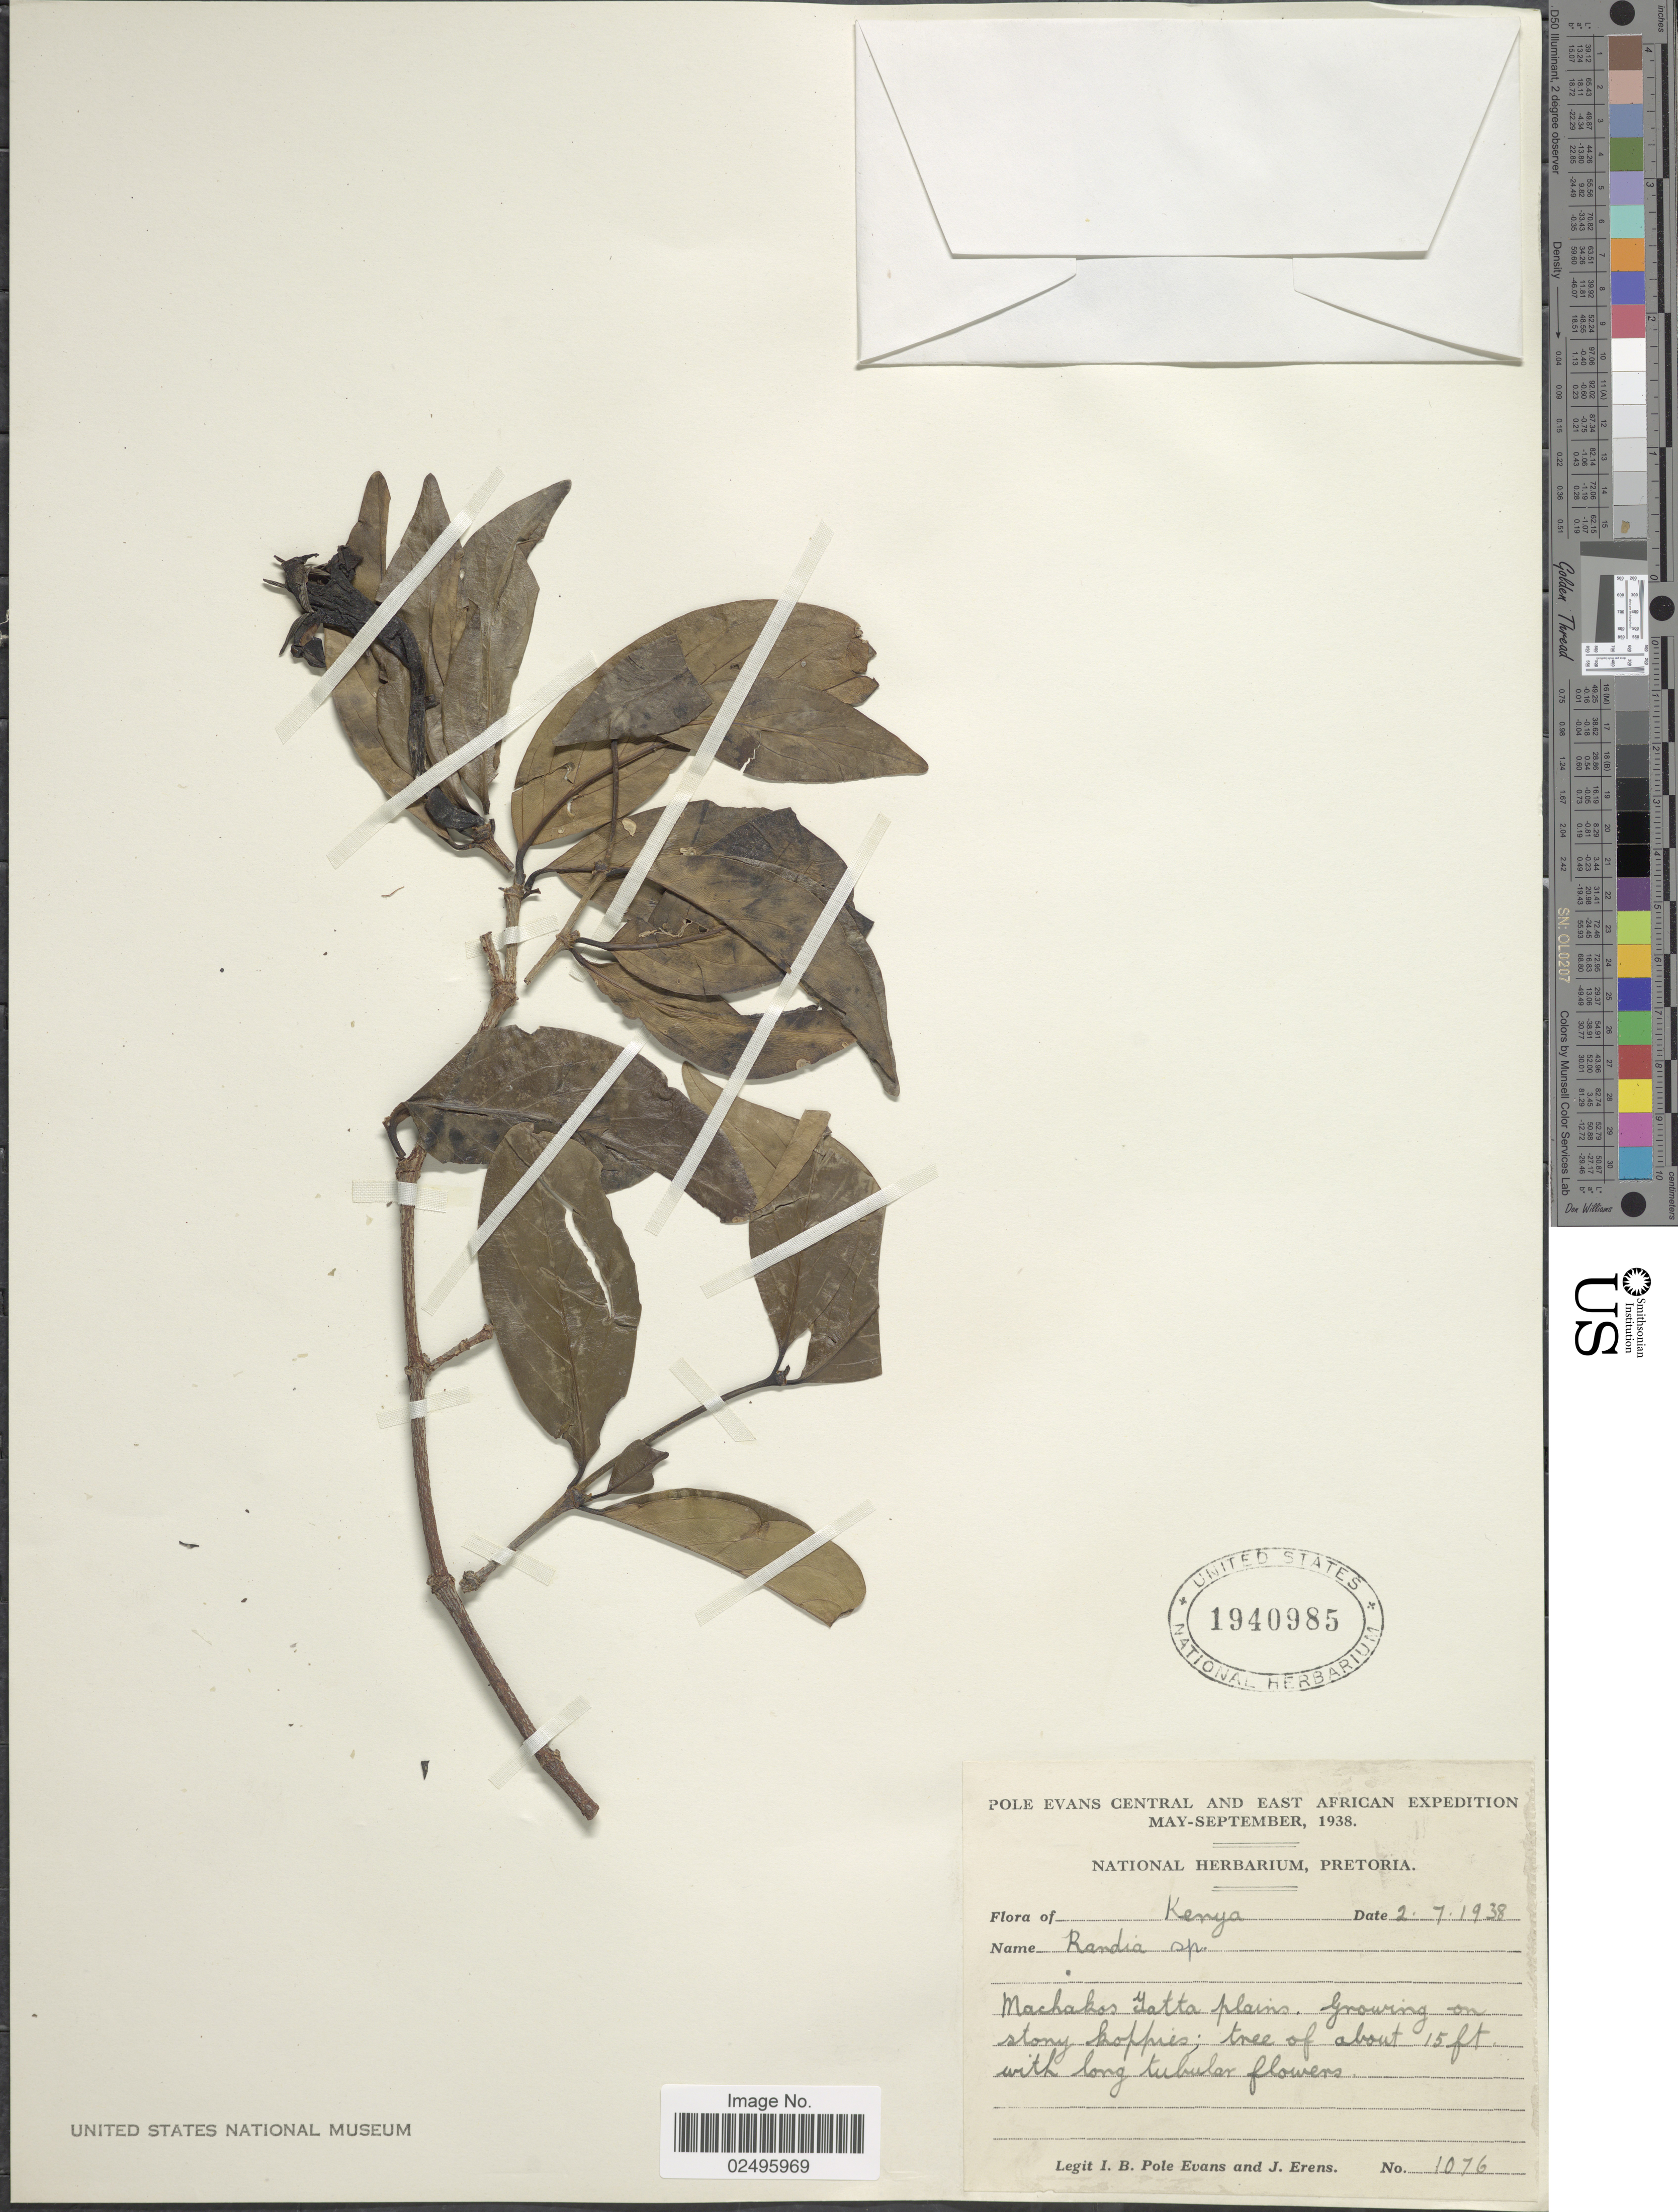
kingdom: Plantae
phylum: Tracheophyta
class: Magnoliopsida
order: Gentianales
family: Rubiaceae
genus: Rothmannia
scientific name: Rothmannia sp.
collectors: I. B. Pole-Evans & J. Erens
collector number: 1076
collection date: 1938-07-02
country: Kenya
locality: Central and East African. Machakos Yatta plains.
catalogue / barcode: US 1940985